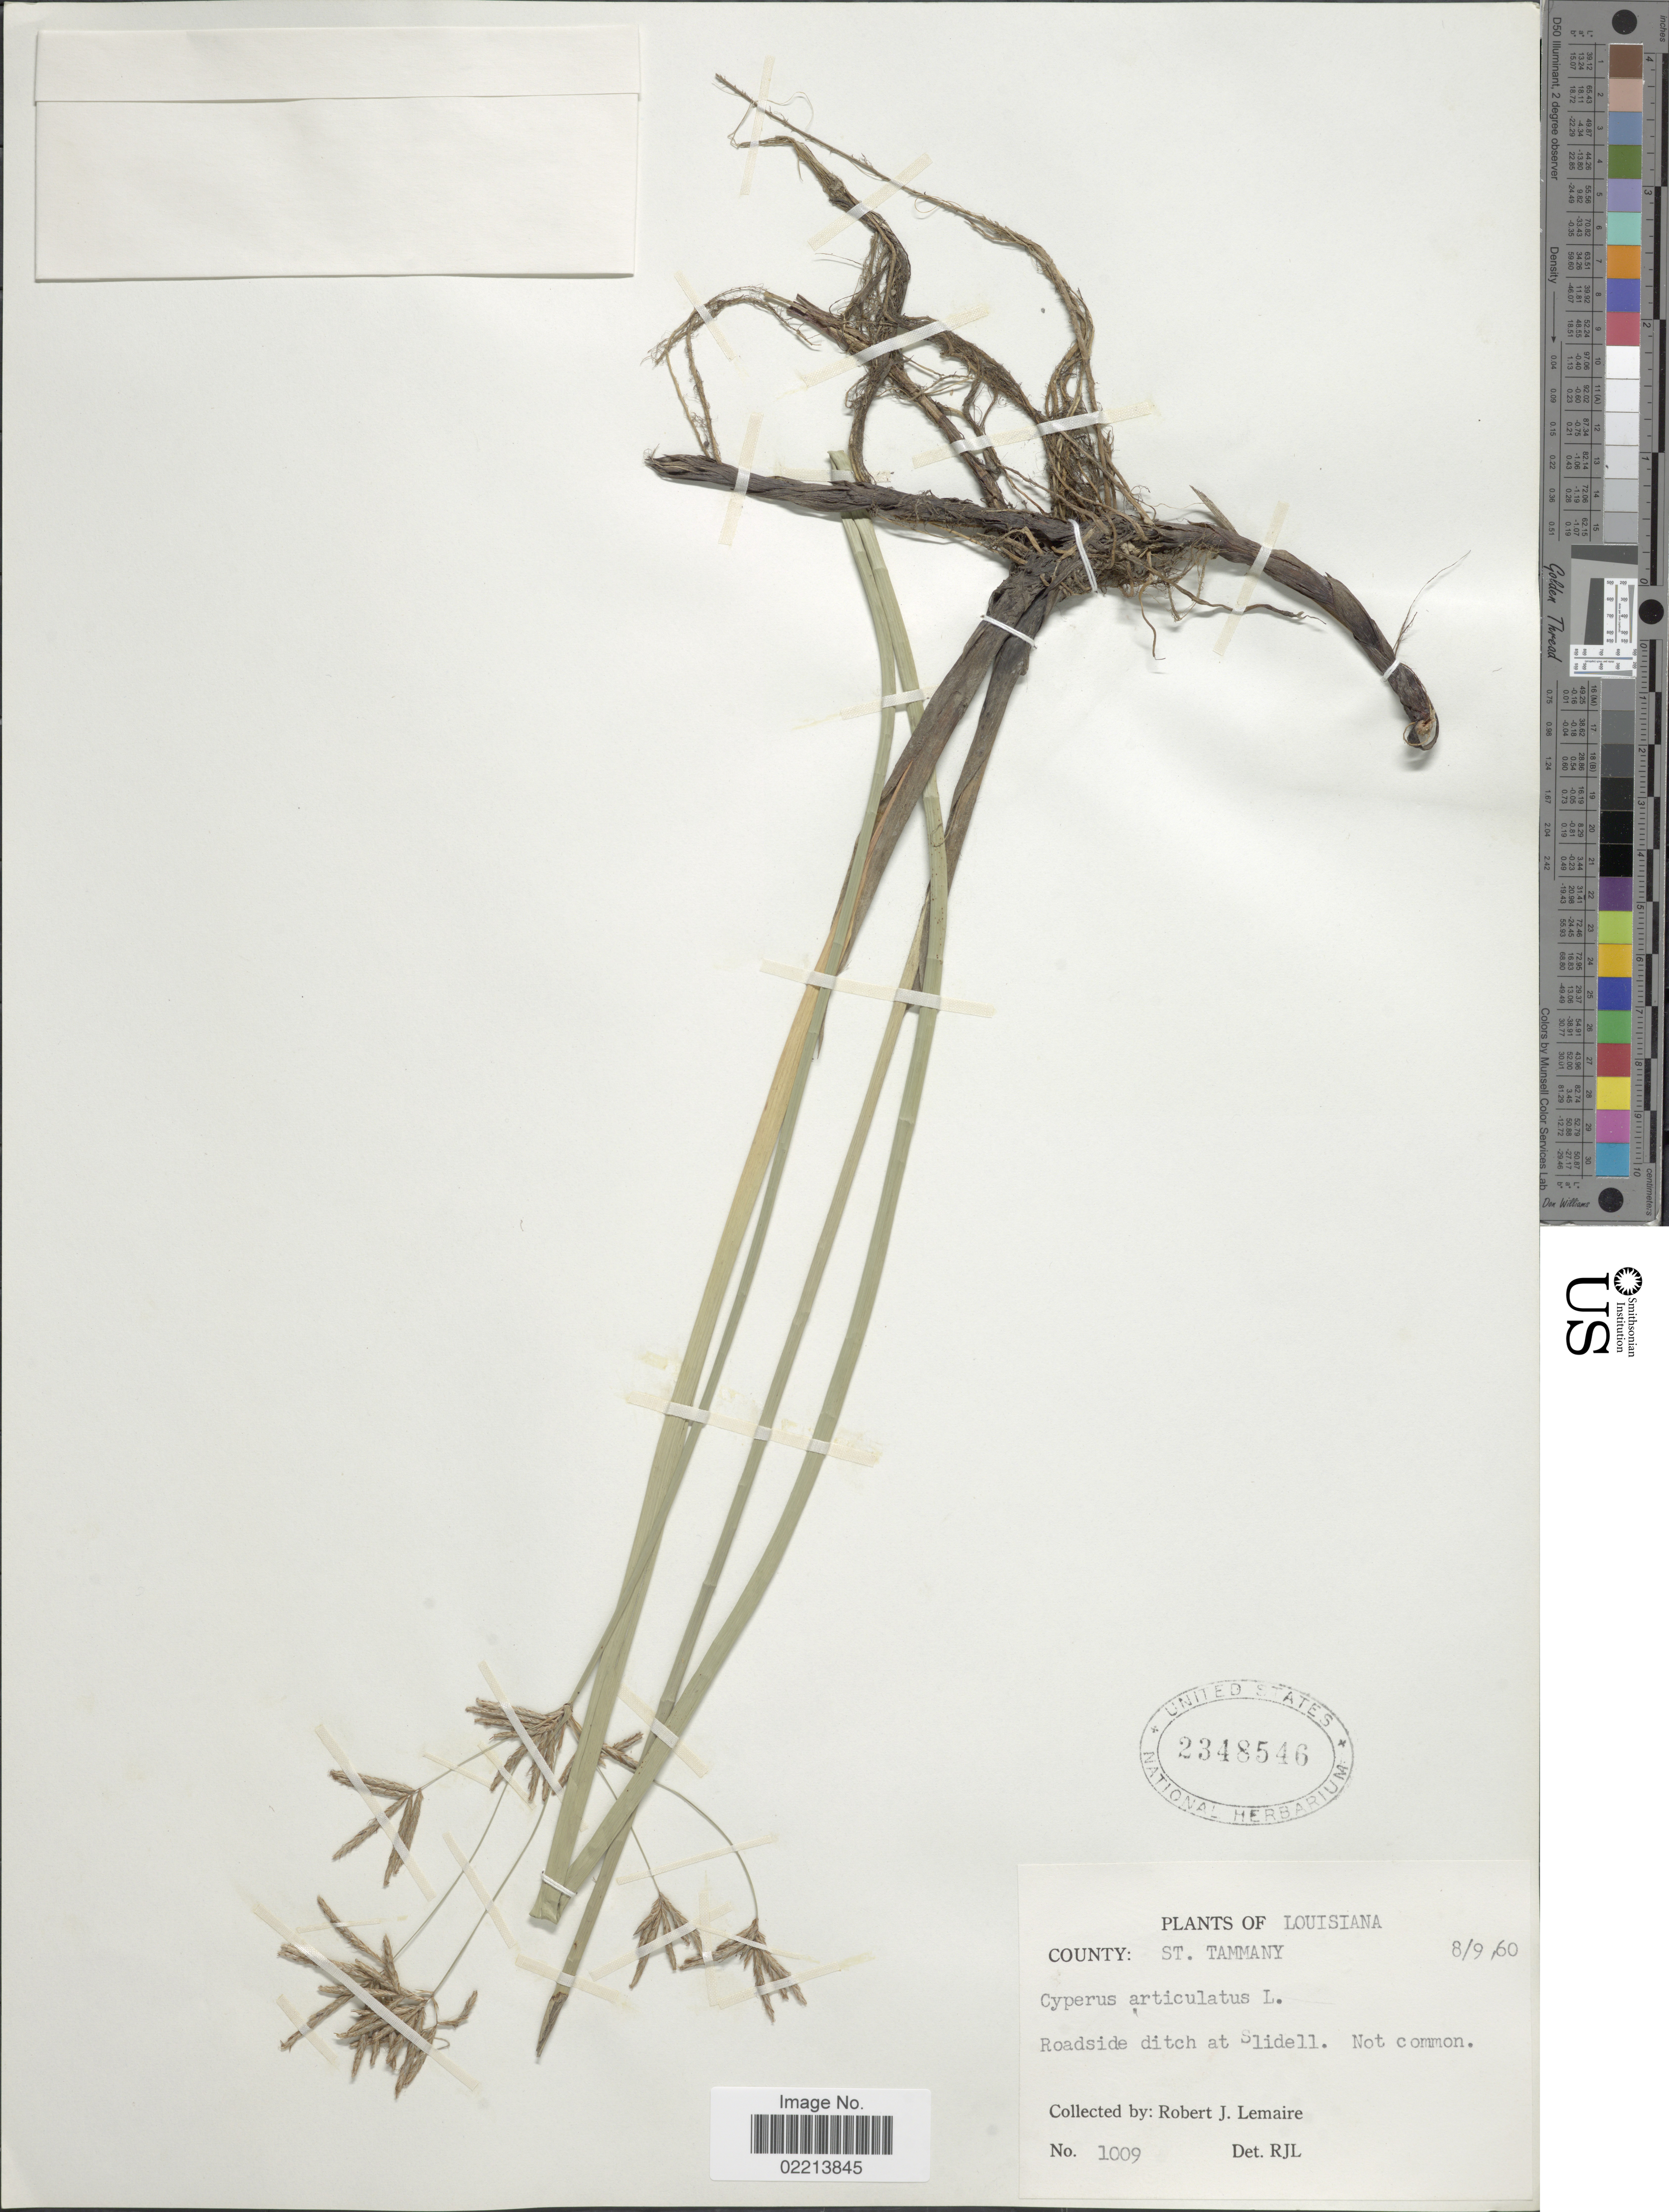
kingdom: Plantae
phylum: Tracheophyta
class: Liliopsida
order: Poales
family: Cyperaceae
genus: Cyperus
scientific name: Cyperus articulatus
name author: L.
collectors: R. J. Lemaire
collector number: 1009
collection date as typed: Transcribed d/m/y: 9/8/60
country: United States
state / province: Louisiana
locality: County: St. Tammany. Roadside ditch at Slidell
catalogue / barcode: US 2348546